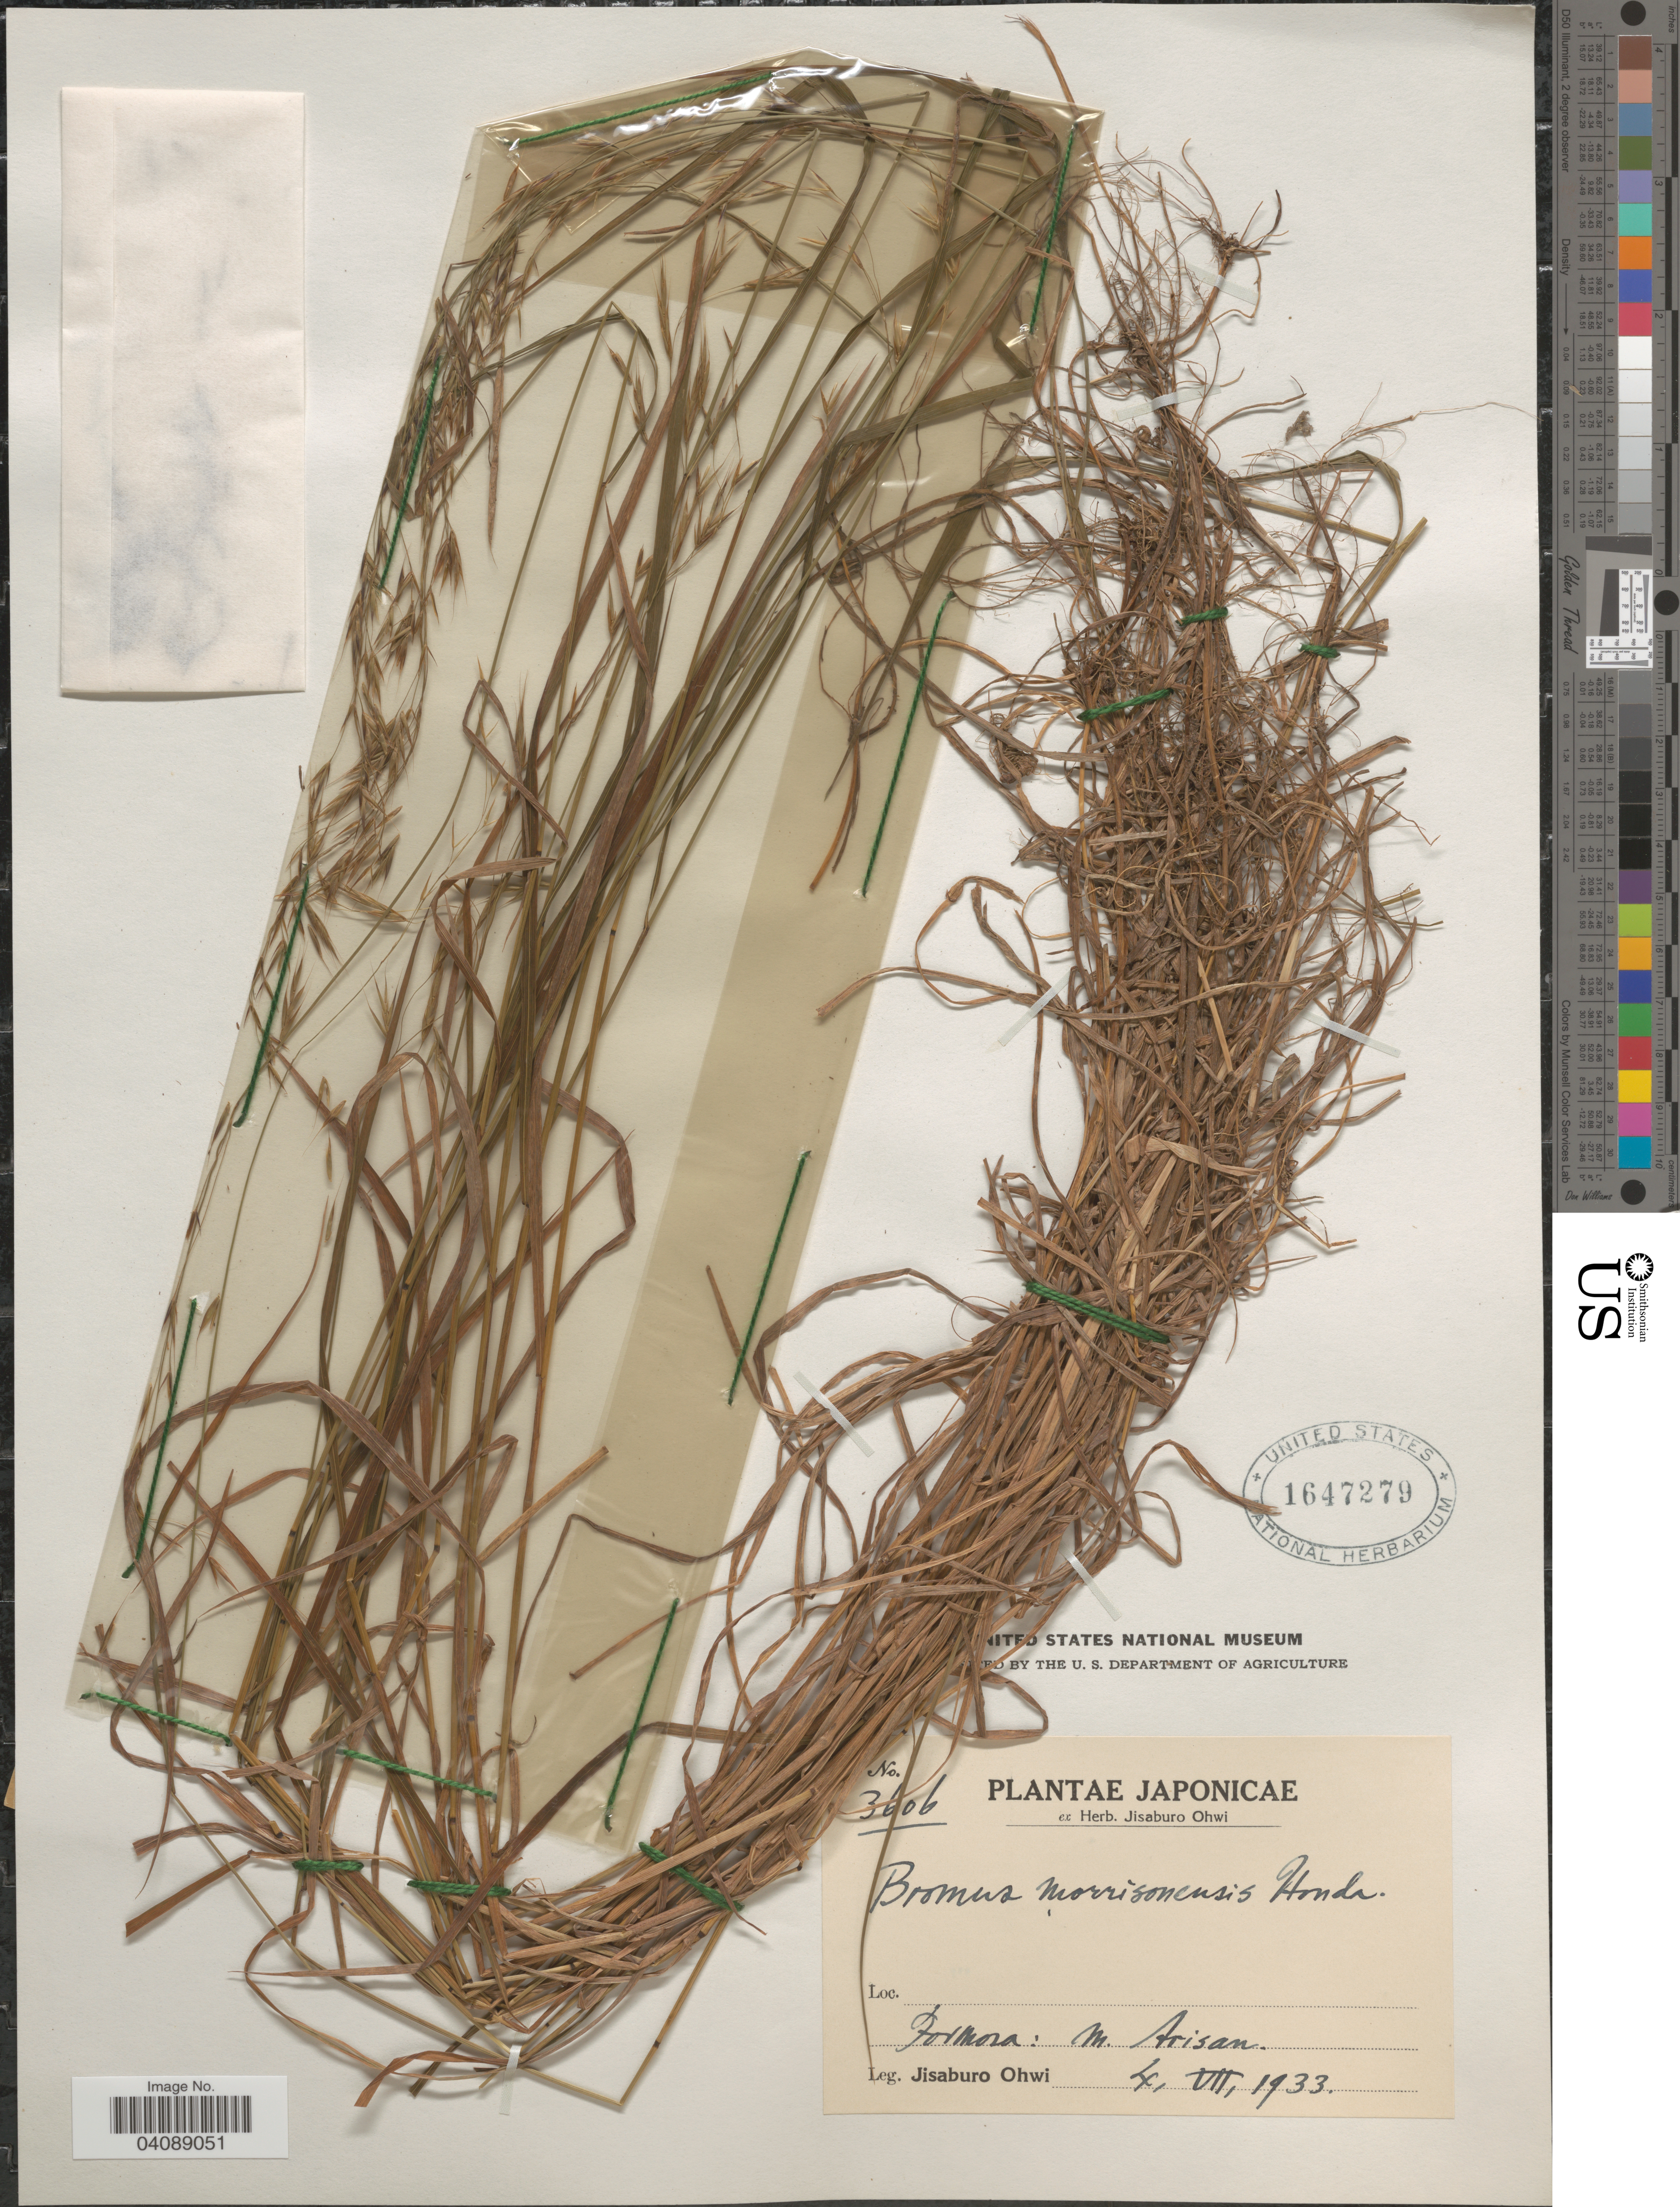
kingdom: Plantae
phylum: Tracheophyta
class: Liliopsida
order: Poales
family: Poaceae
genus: Bromus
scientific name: Bromus morrisonensis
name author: Honda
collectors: J. Ohwi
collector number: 3606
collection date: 1933-07-04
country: Japan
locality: Japonicae. Formosa: M. Arisan.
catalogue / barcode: US 1647279